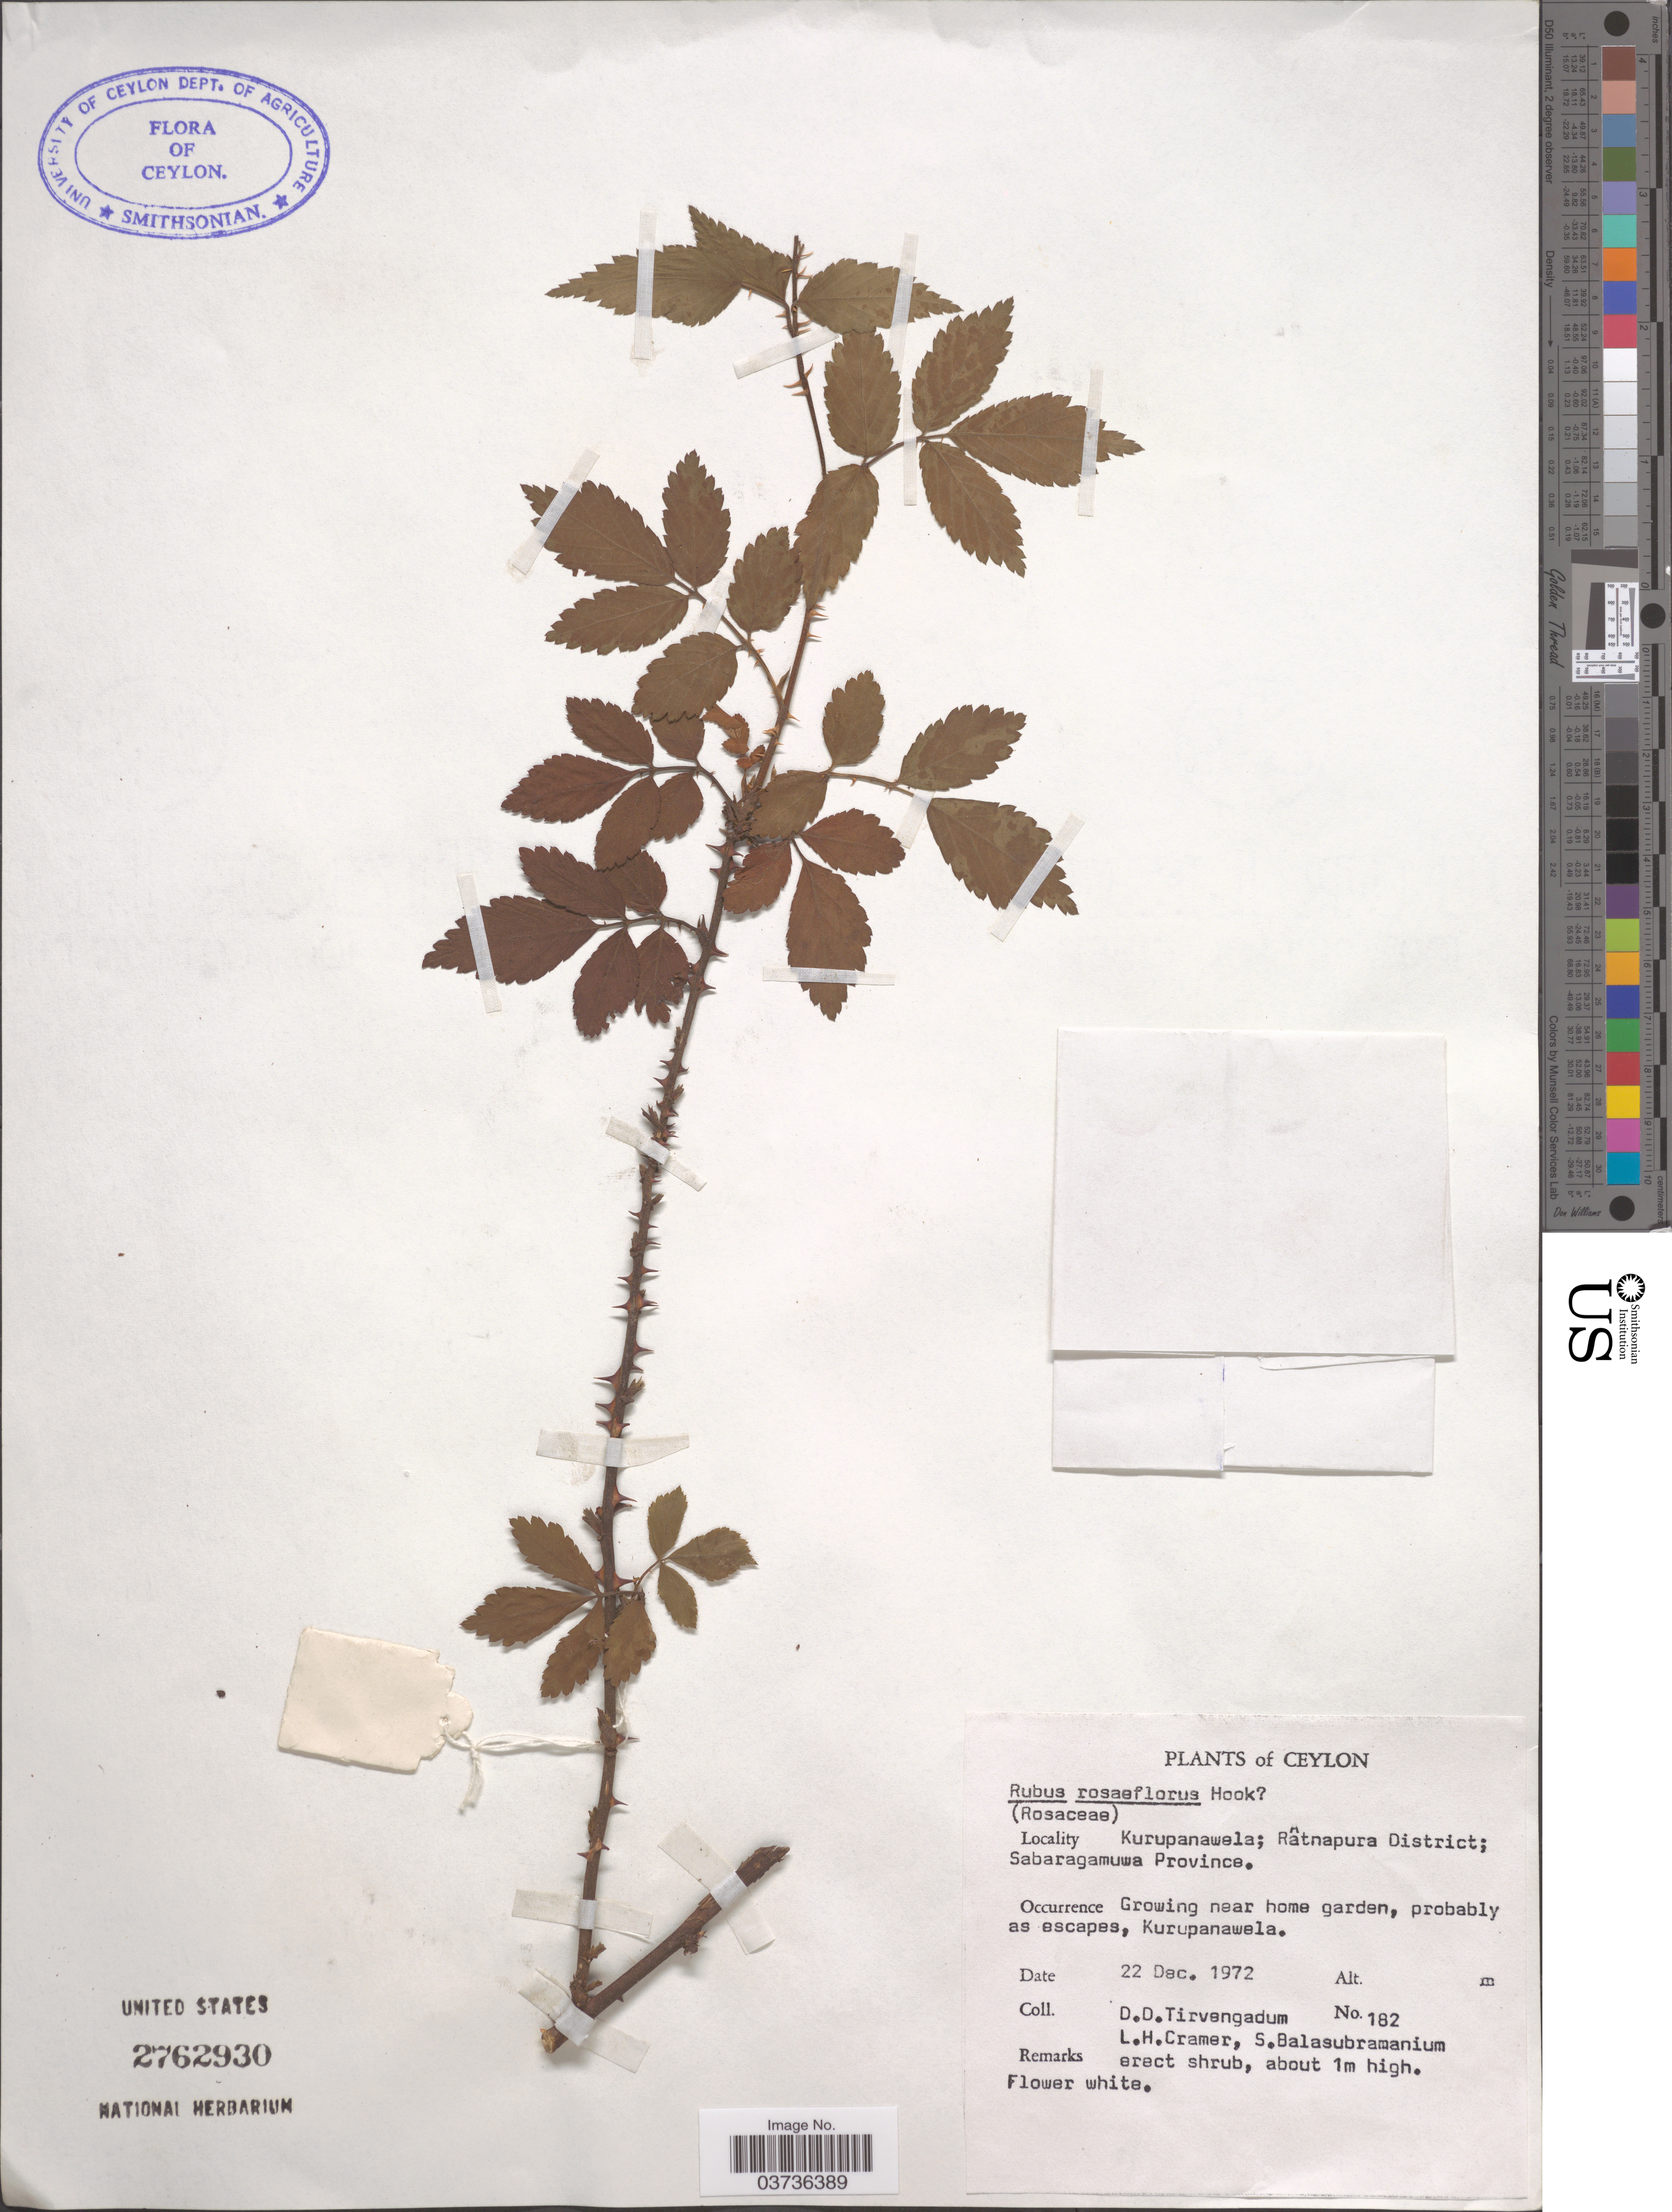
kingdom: Plantae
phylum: Tracheophyta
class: Magnoliopsida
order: Rosales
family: Rosaceae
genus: Rubus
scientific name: Rubus rosaefolius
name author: Sm.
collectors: D. Tirvengadum, L. H. Cramer & S. Balasubramanium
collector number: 182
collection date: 1972-12-22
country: Sri Lanka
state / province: Sabaragamuwa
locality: Ceylon. Kurupanawela; Ratnapura District. Near home garden, probably as escapes, Kurupanawela.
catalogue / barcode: US 2762930